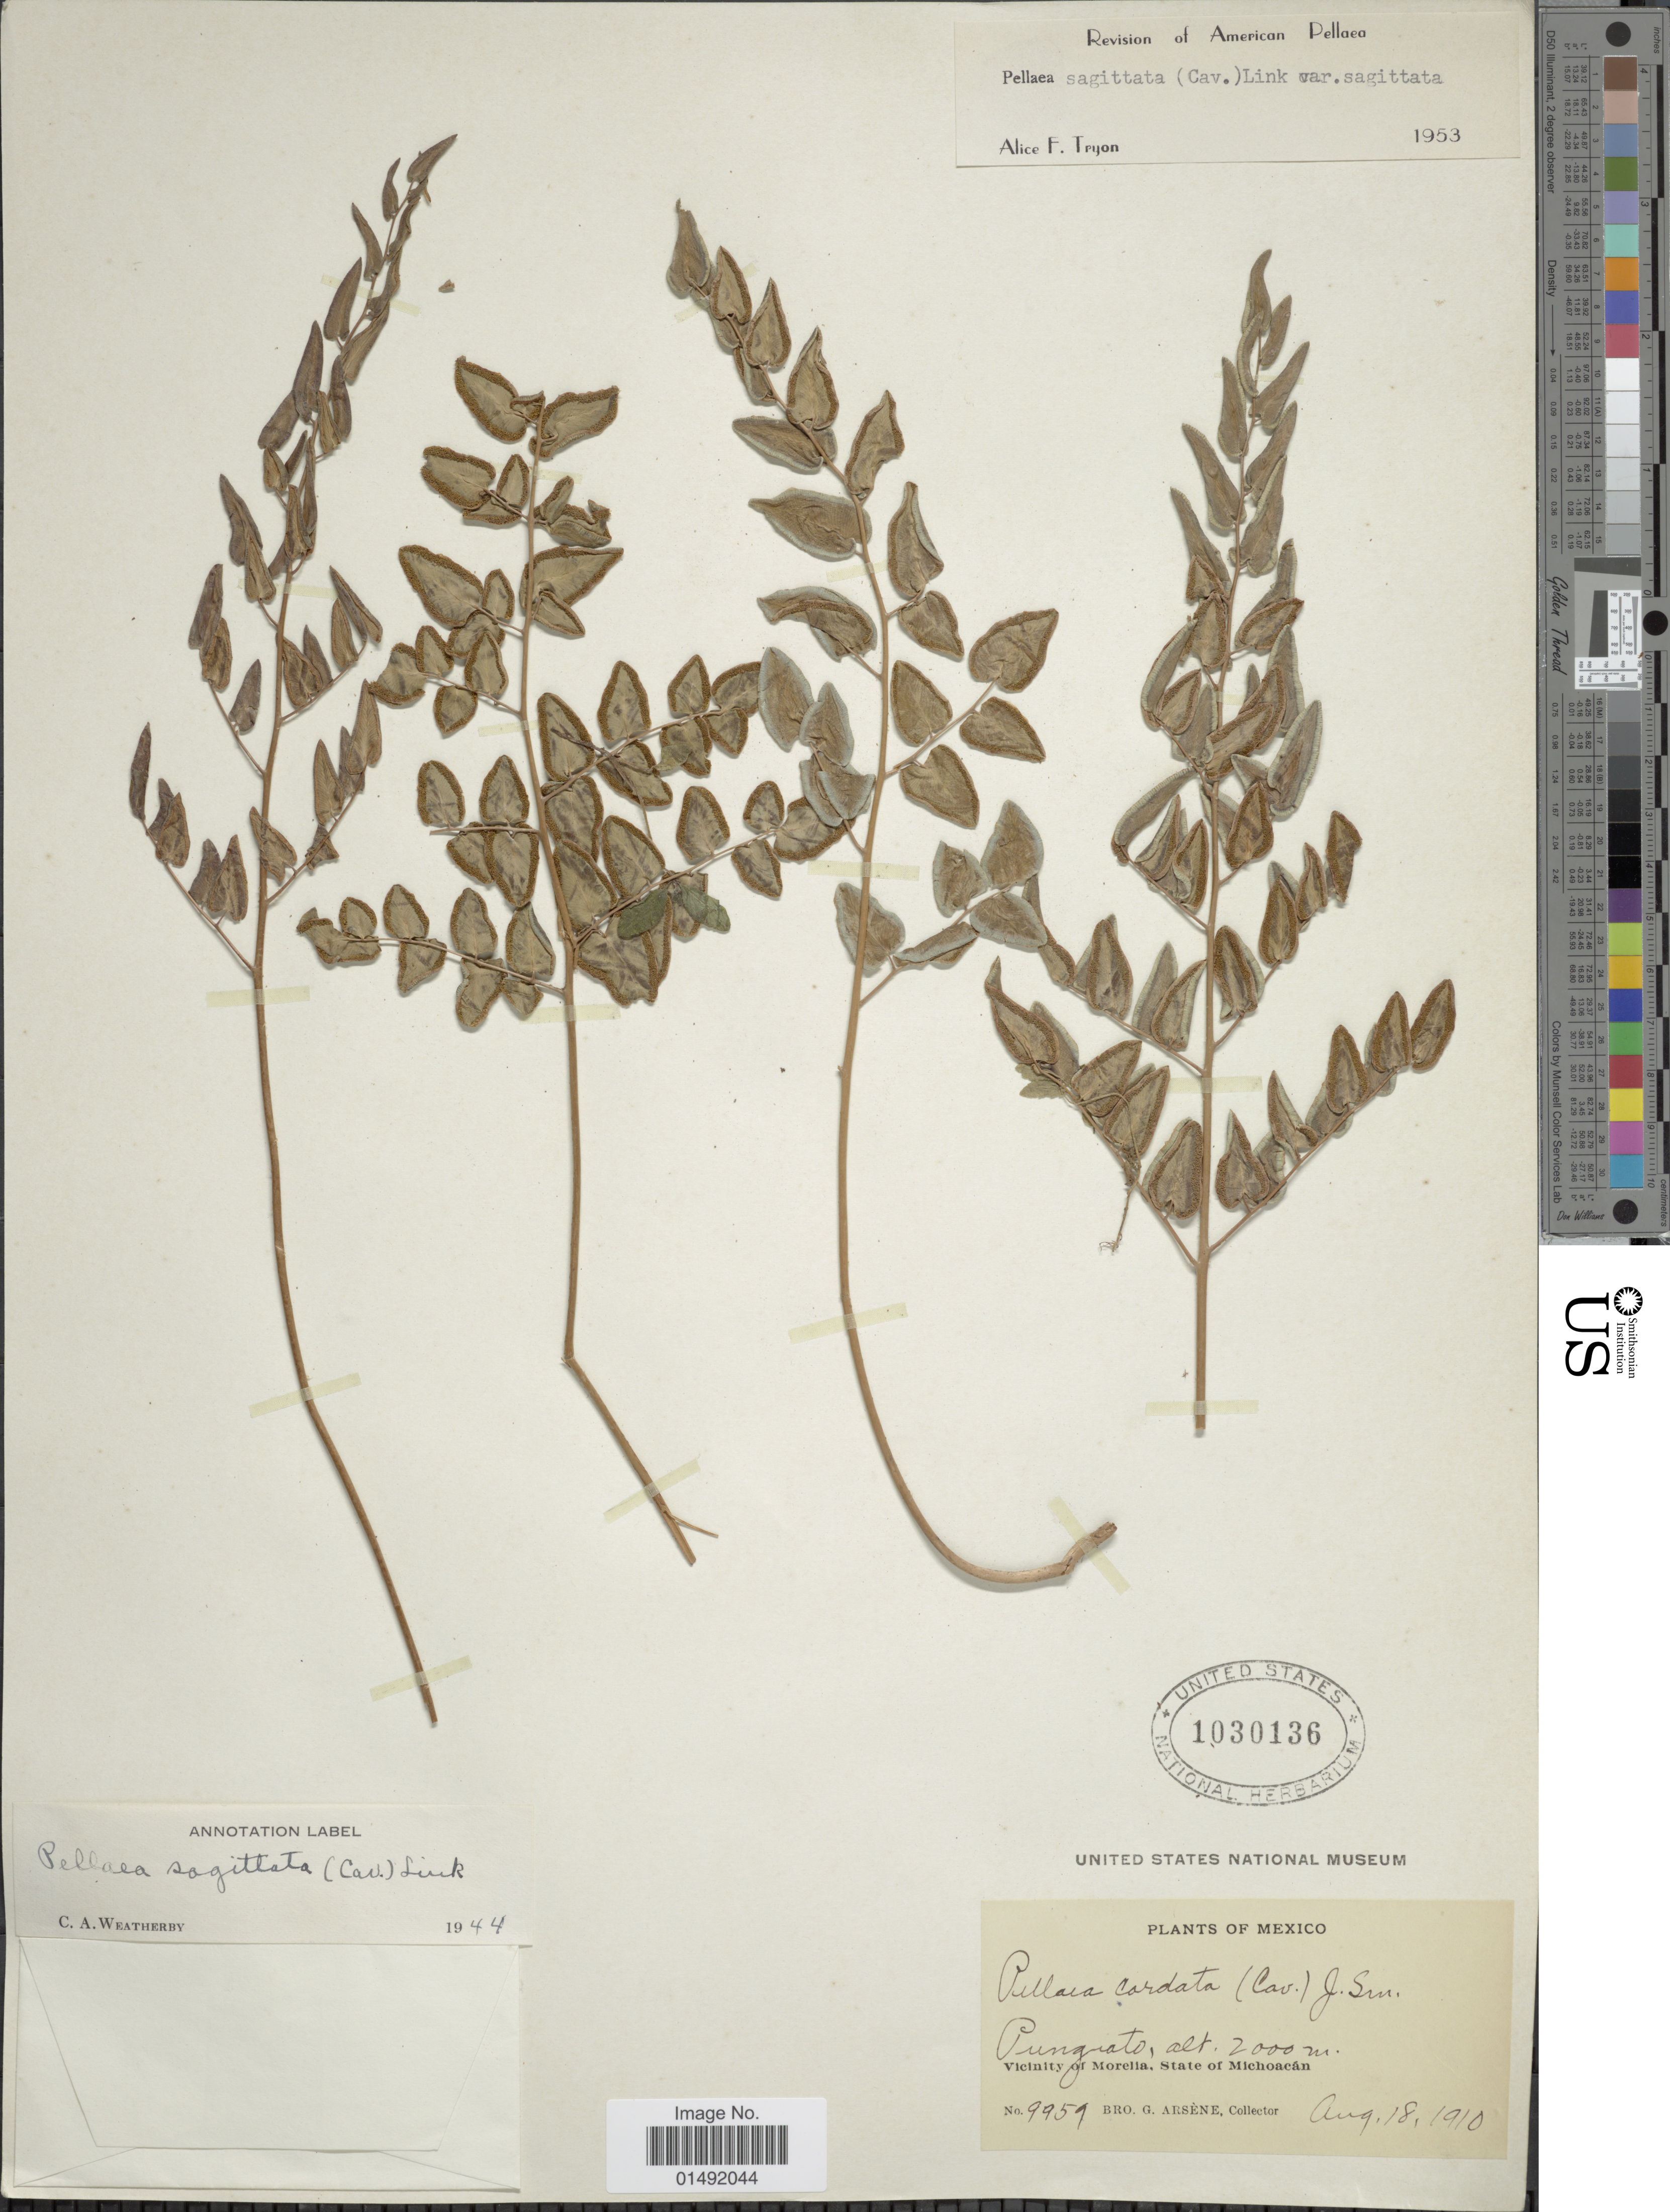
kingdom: Plantae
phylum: Tracheophyta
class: Polypodiopsida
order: Polypodiales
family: Pteridaceae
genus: Pellaea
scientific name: Pellaea sagittata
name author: (Cav.) Link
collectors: Bro. G. Arsène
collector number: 9959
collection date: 1910-08-18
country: Mexico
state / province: Michoacán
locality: Punguato, Vicinity of Morelia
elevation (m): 2000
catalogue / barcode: US 1030136